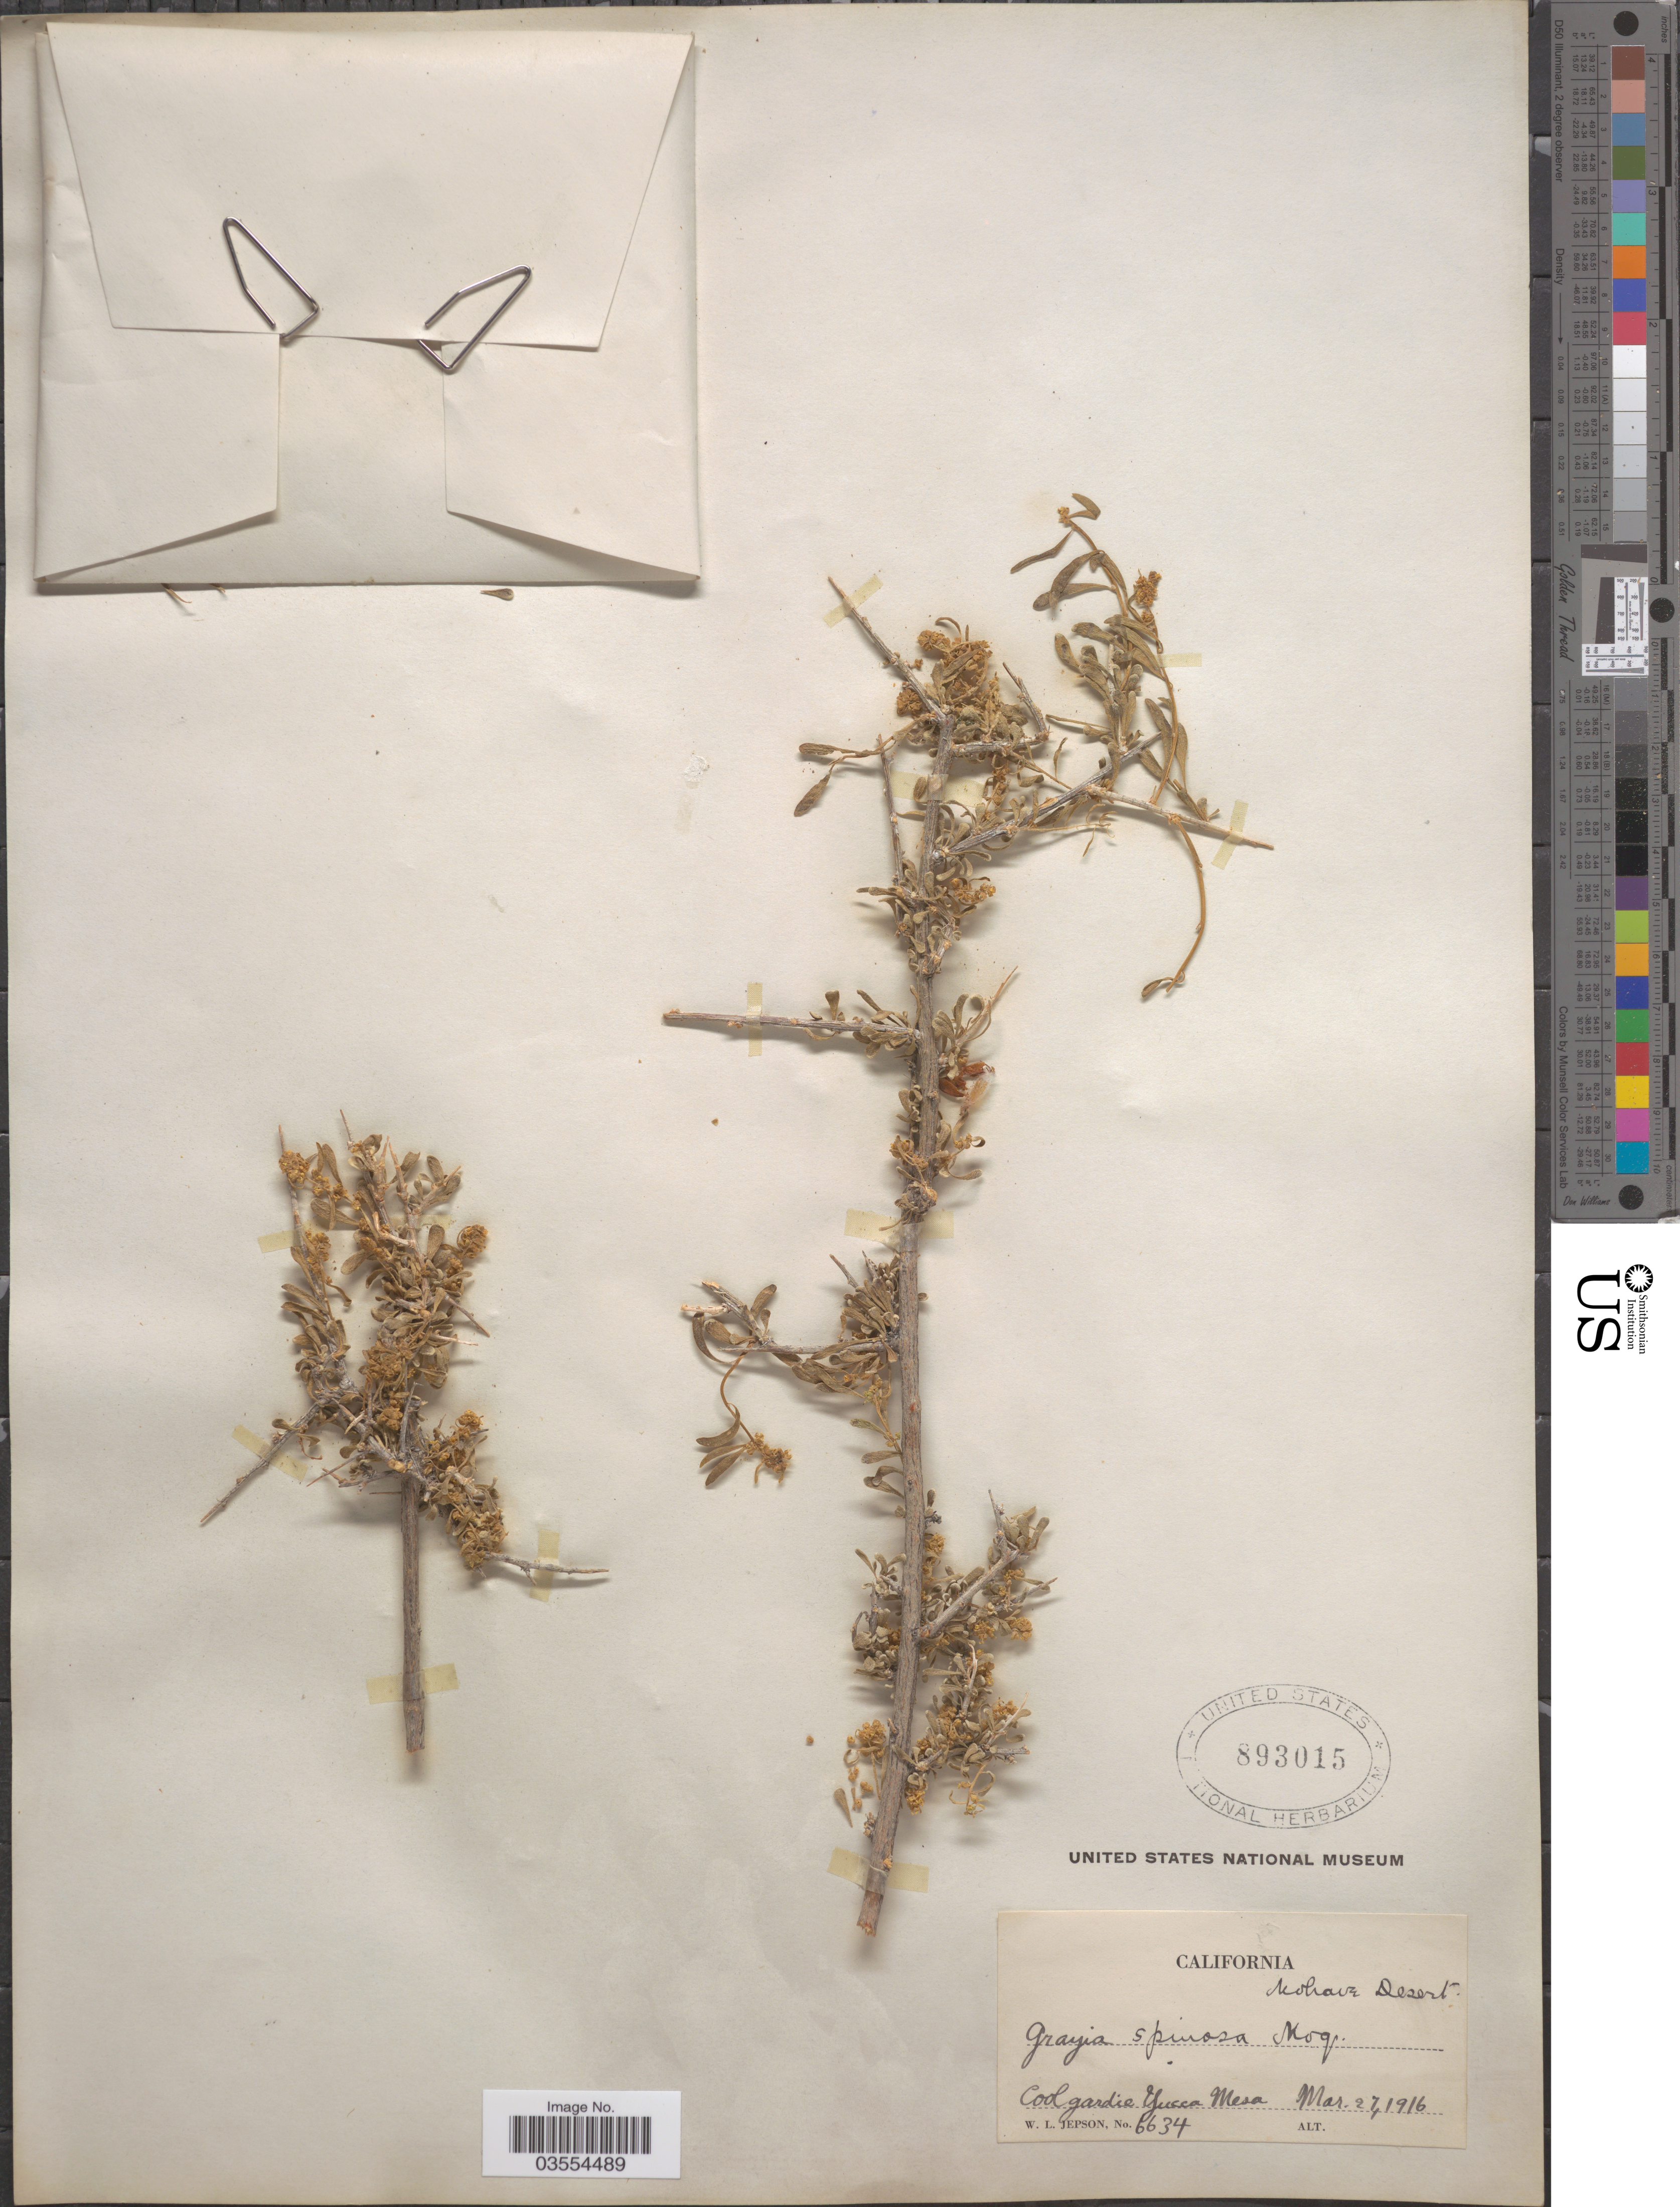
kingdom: Plantae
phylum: Tracheophyta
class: Magnoliopsida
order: Caryophyllales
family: Amaranthaceae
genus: Grayia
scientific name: Grayia spinosa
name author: (Hook.) Moq.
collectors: W. L. Jepson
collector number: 6634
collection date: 1916-03-27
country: United States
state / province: California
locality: Coolgardie Yucca Mesa.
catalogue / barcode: US 893015